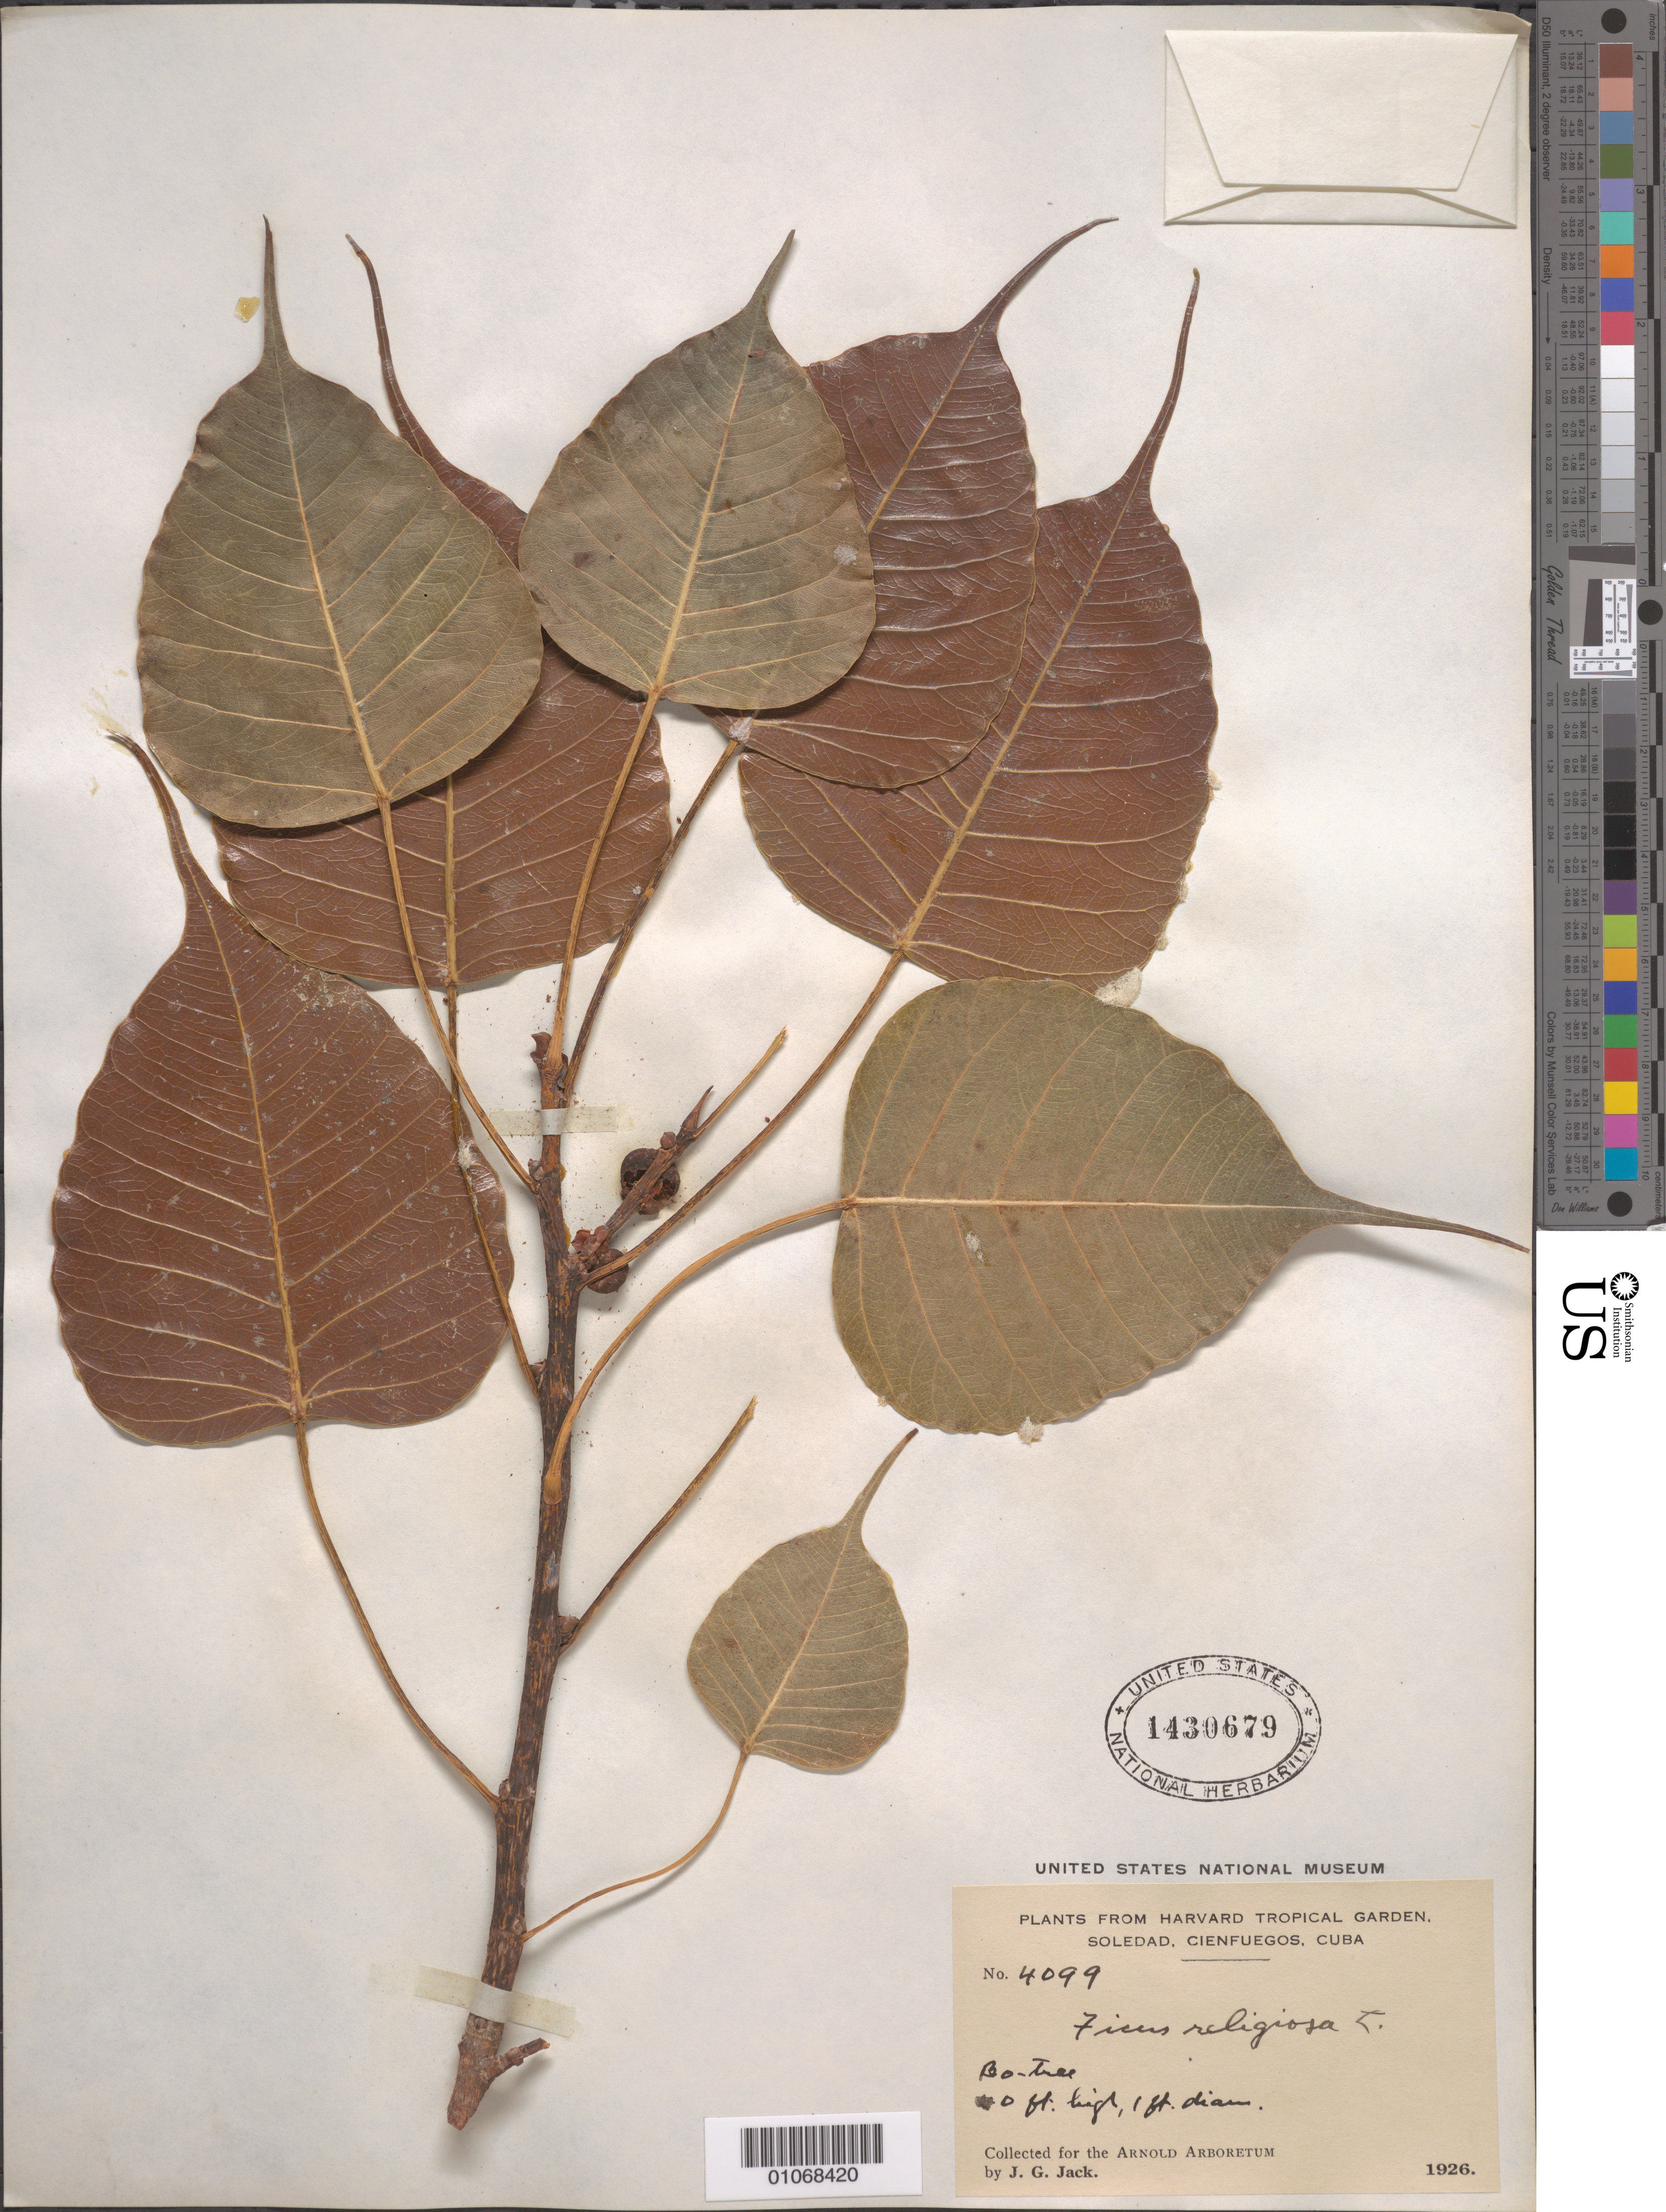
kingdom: Plantae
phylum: Tracheophyta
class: Magnoliopsida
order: Rosales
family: Moraceae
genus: Ficus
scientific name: Ficus religiosa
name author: L.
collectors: J. G. Jack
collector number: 4099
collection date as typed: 01 Jan 1926 to 31 Dec 1926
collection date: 1926-01-01/1926-12-31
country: Cuba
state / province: Cienfuegos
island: Cuba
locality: Cienfuegos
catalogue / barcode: US 1430679